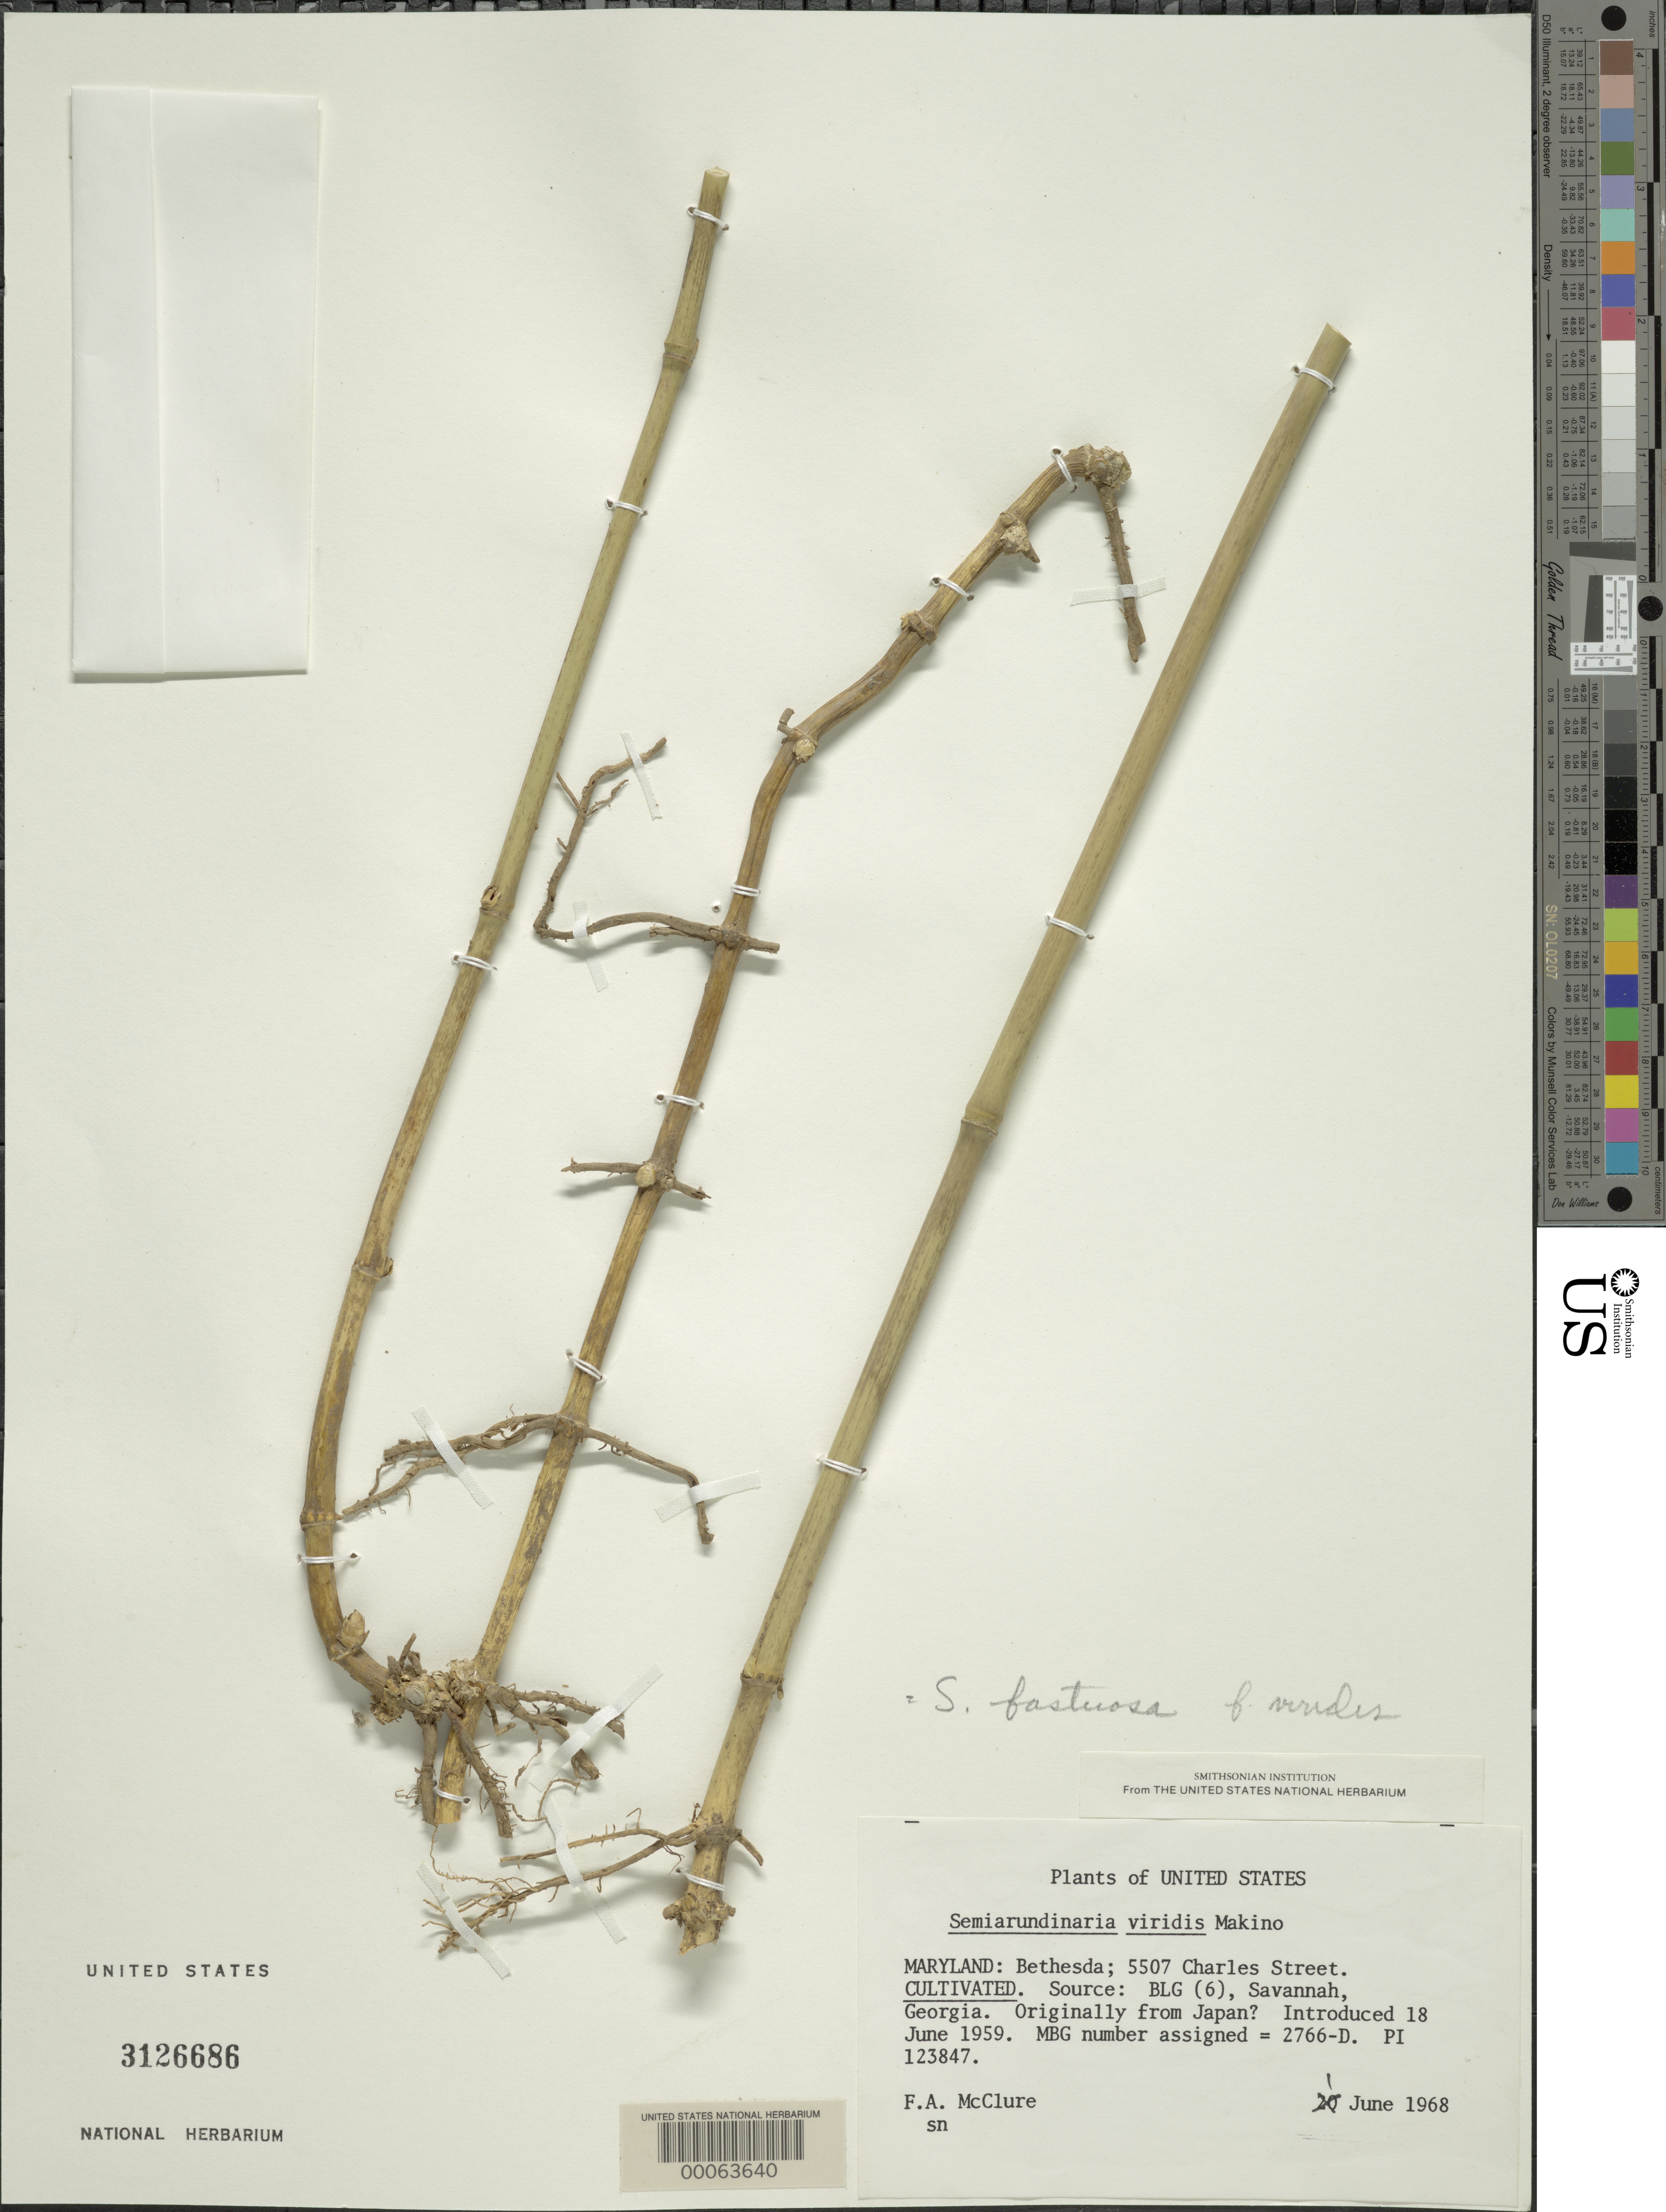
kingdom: Plantae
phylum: Tracheophyta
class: Liliopsida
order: Poales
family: Poaceae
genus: Semiarundinaria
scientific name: Semiarundinaria fastuosa f. viridis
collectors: F. A. McClure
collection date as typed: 01 Jun 1968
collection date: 1968-06-01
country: United States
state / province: Maryland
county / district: Montgomery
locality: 5507 Charles Street, Bethesda (McClure's garden)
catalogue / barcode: US 3126686